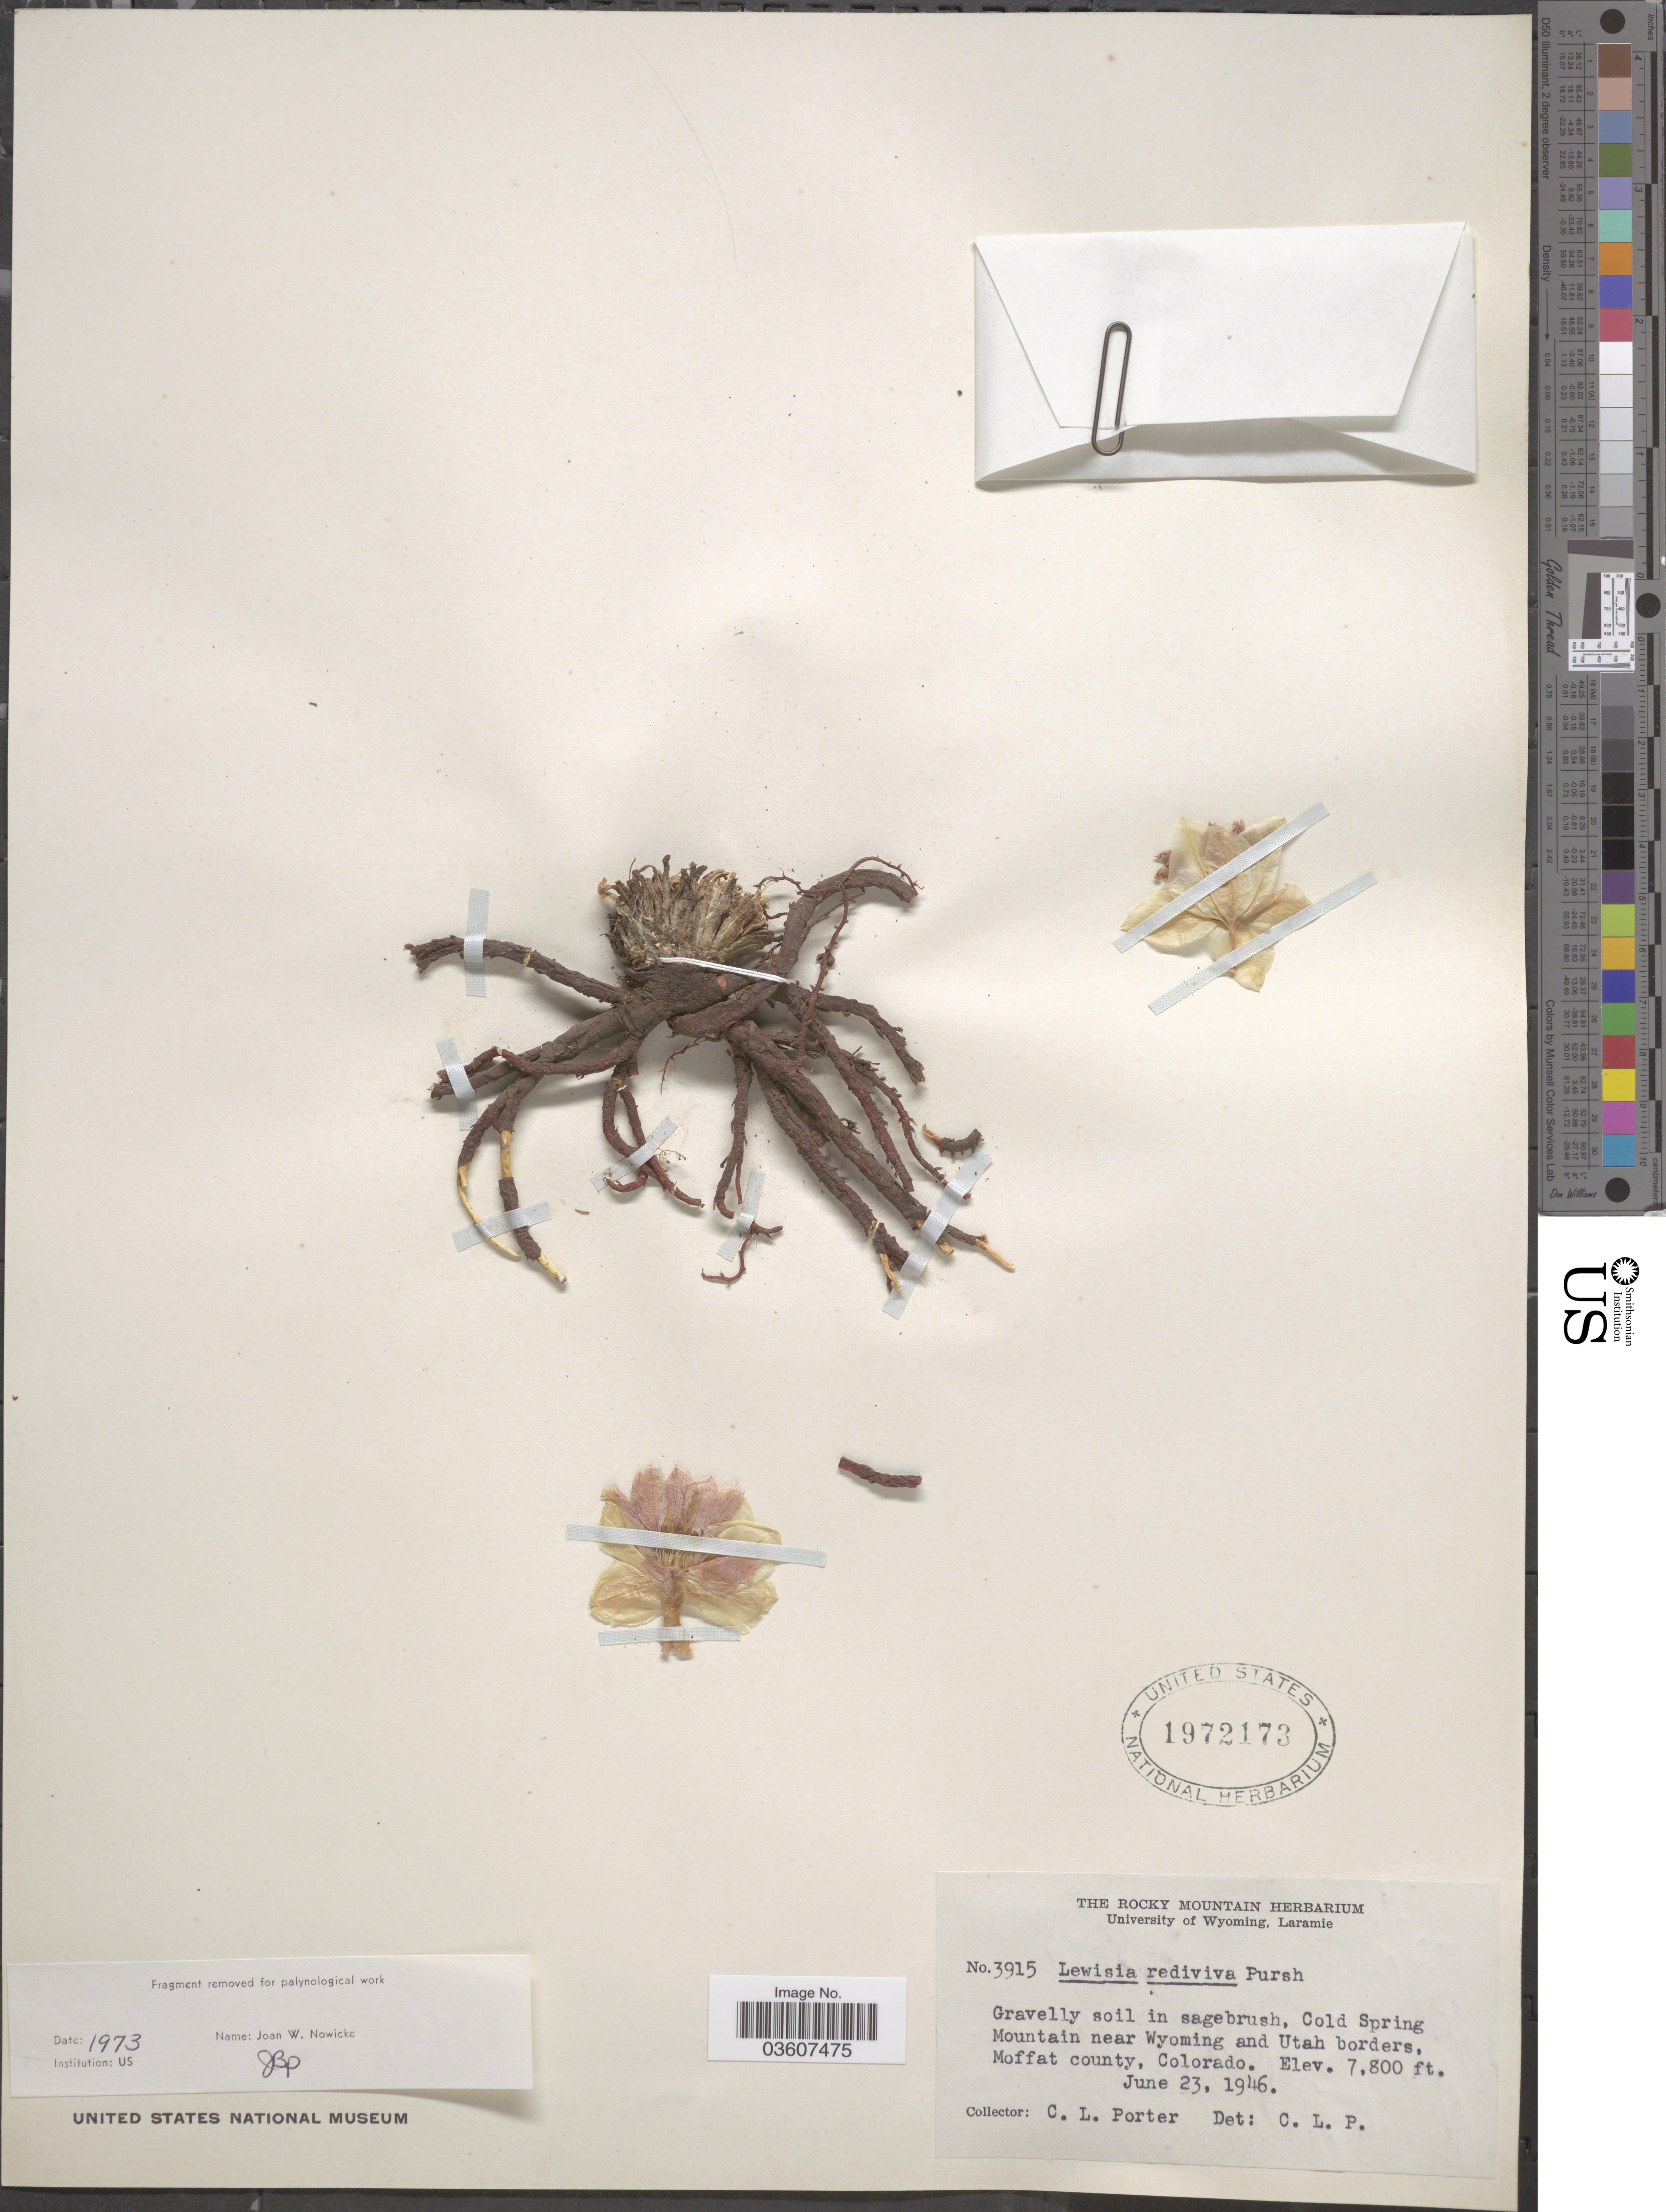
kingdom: Plantae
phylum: Tracheophyta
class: Magnoliopsida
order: Caryophyllales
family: Montiaceae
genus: Lewisia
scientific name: Lewisia rediviva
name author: Pursh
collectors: C. L. Porter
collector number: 3915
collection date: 1946-06-23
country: United States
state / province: Colorado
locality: Cold Spring Mountain near Wyoming near Wyoming and Utah borders, Moffat county.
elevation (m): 2377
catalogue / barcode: US 1972173